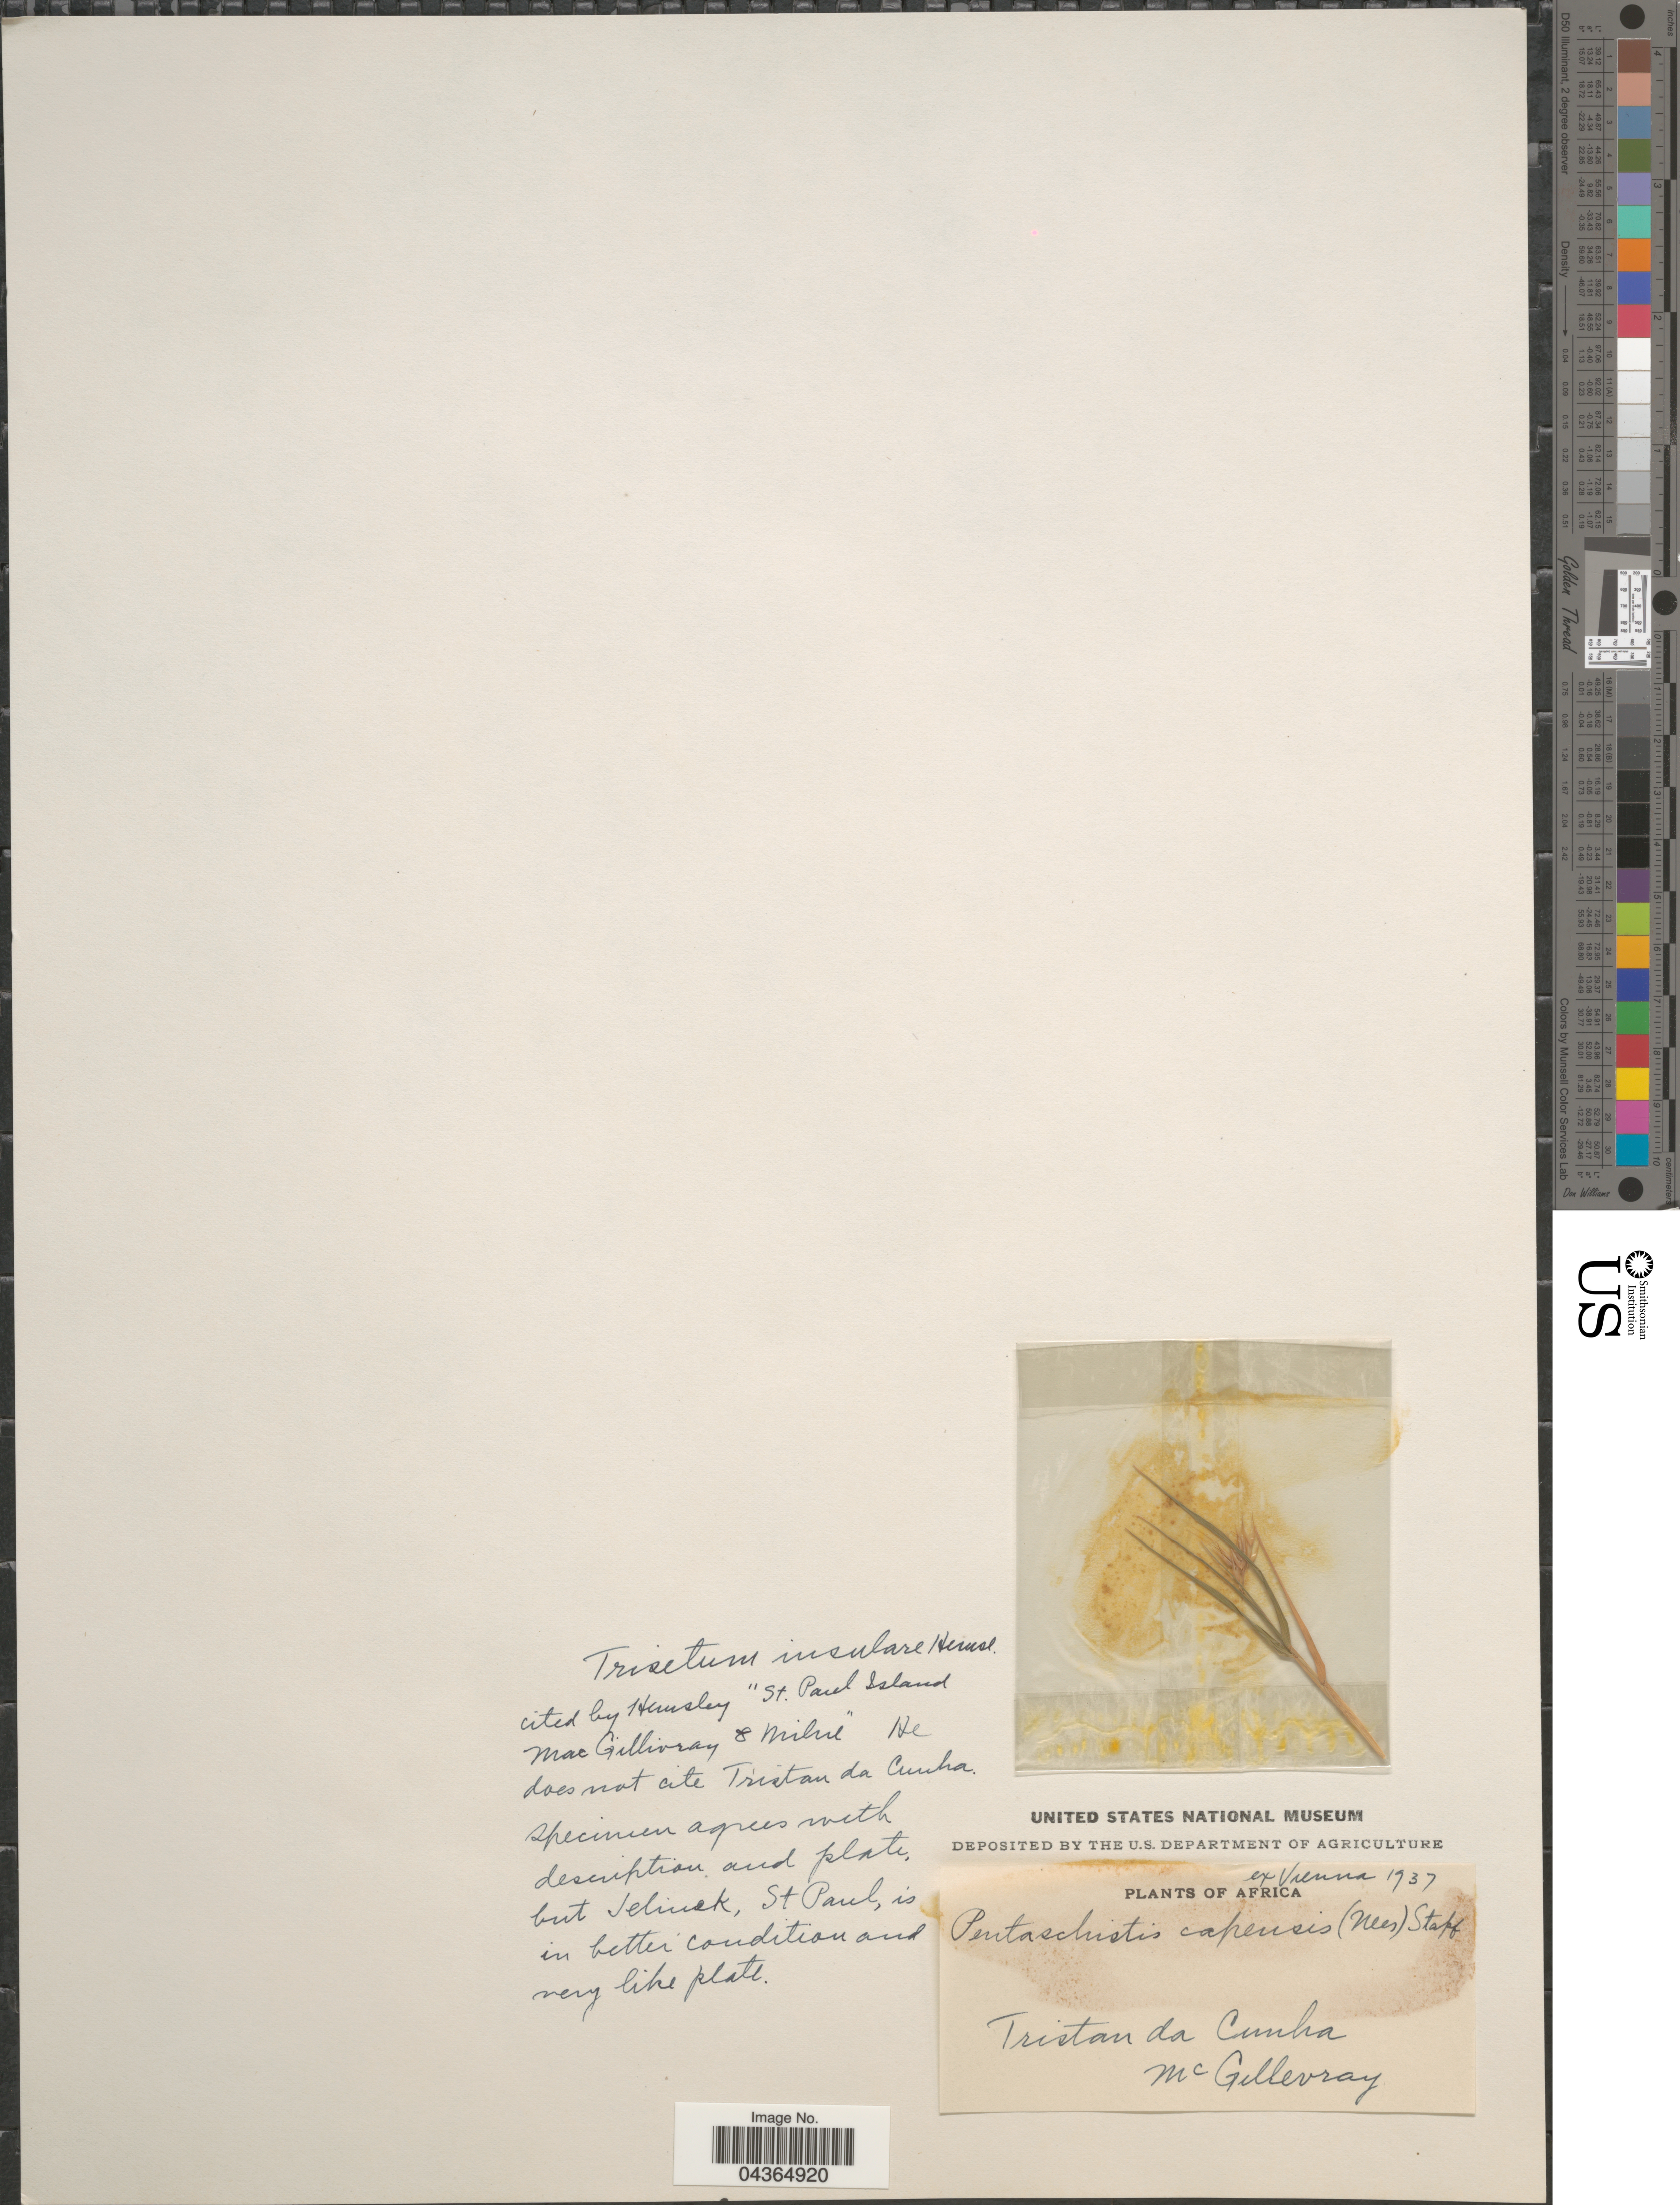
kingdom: Plantae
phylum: Tracheophyta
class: Liliopsida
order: Poales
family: Poaceae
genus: Pentameris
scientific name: Pentameris capensis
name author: (Nees) Galley & H.P. Linder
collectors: McGillevray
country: St. Helena Islands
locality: Africa. Tristan da Cunha.